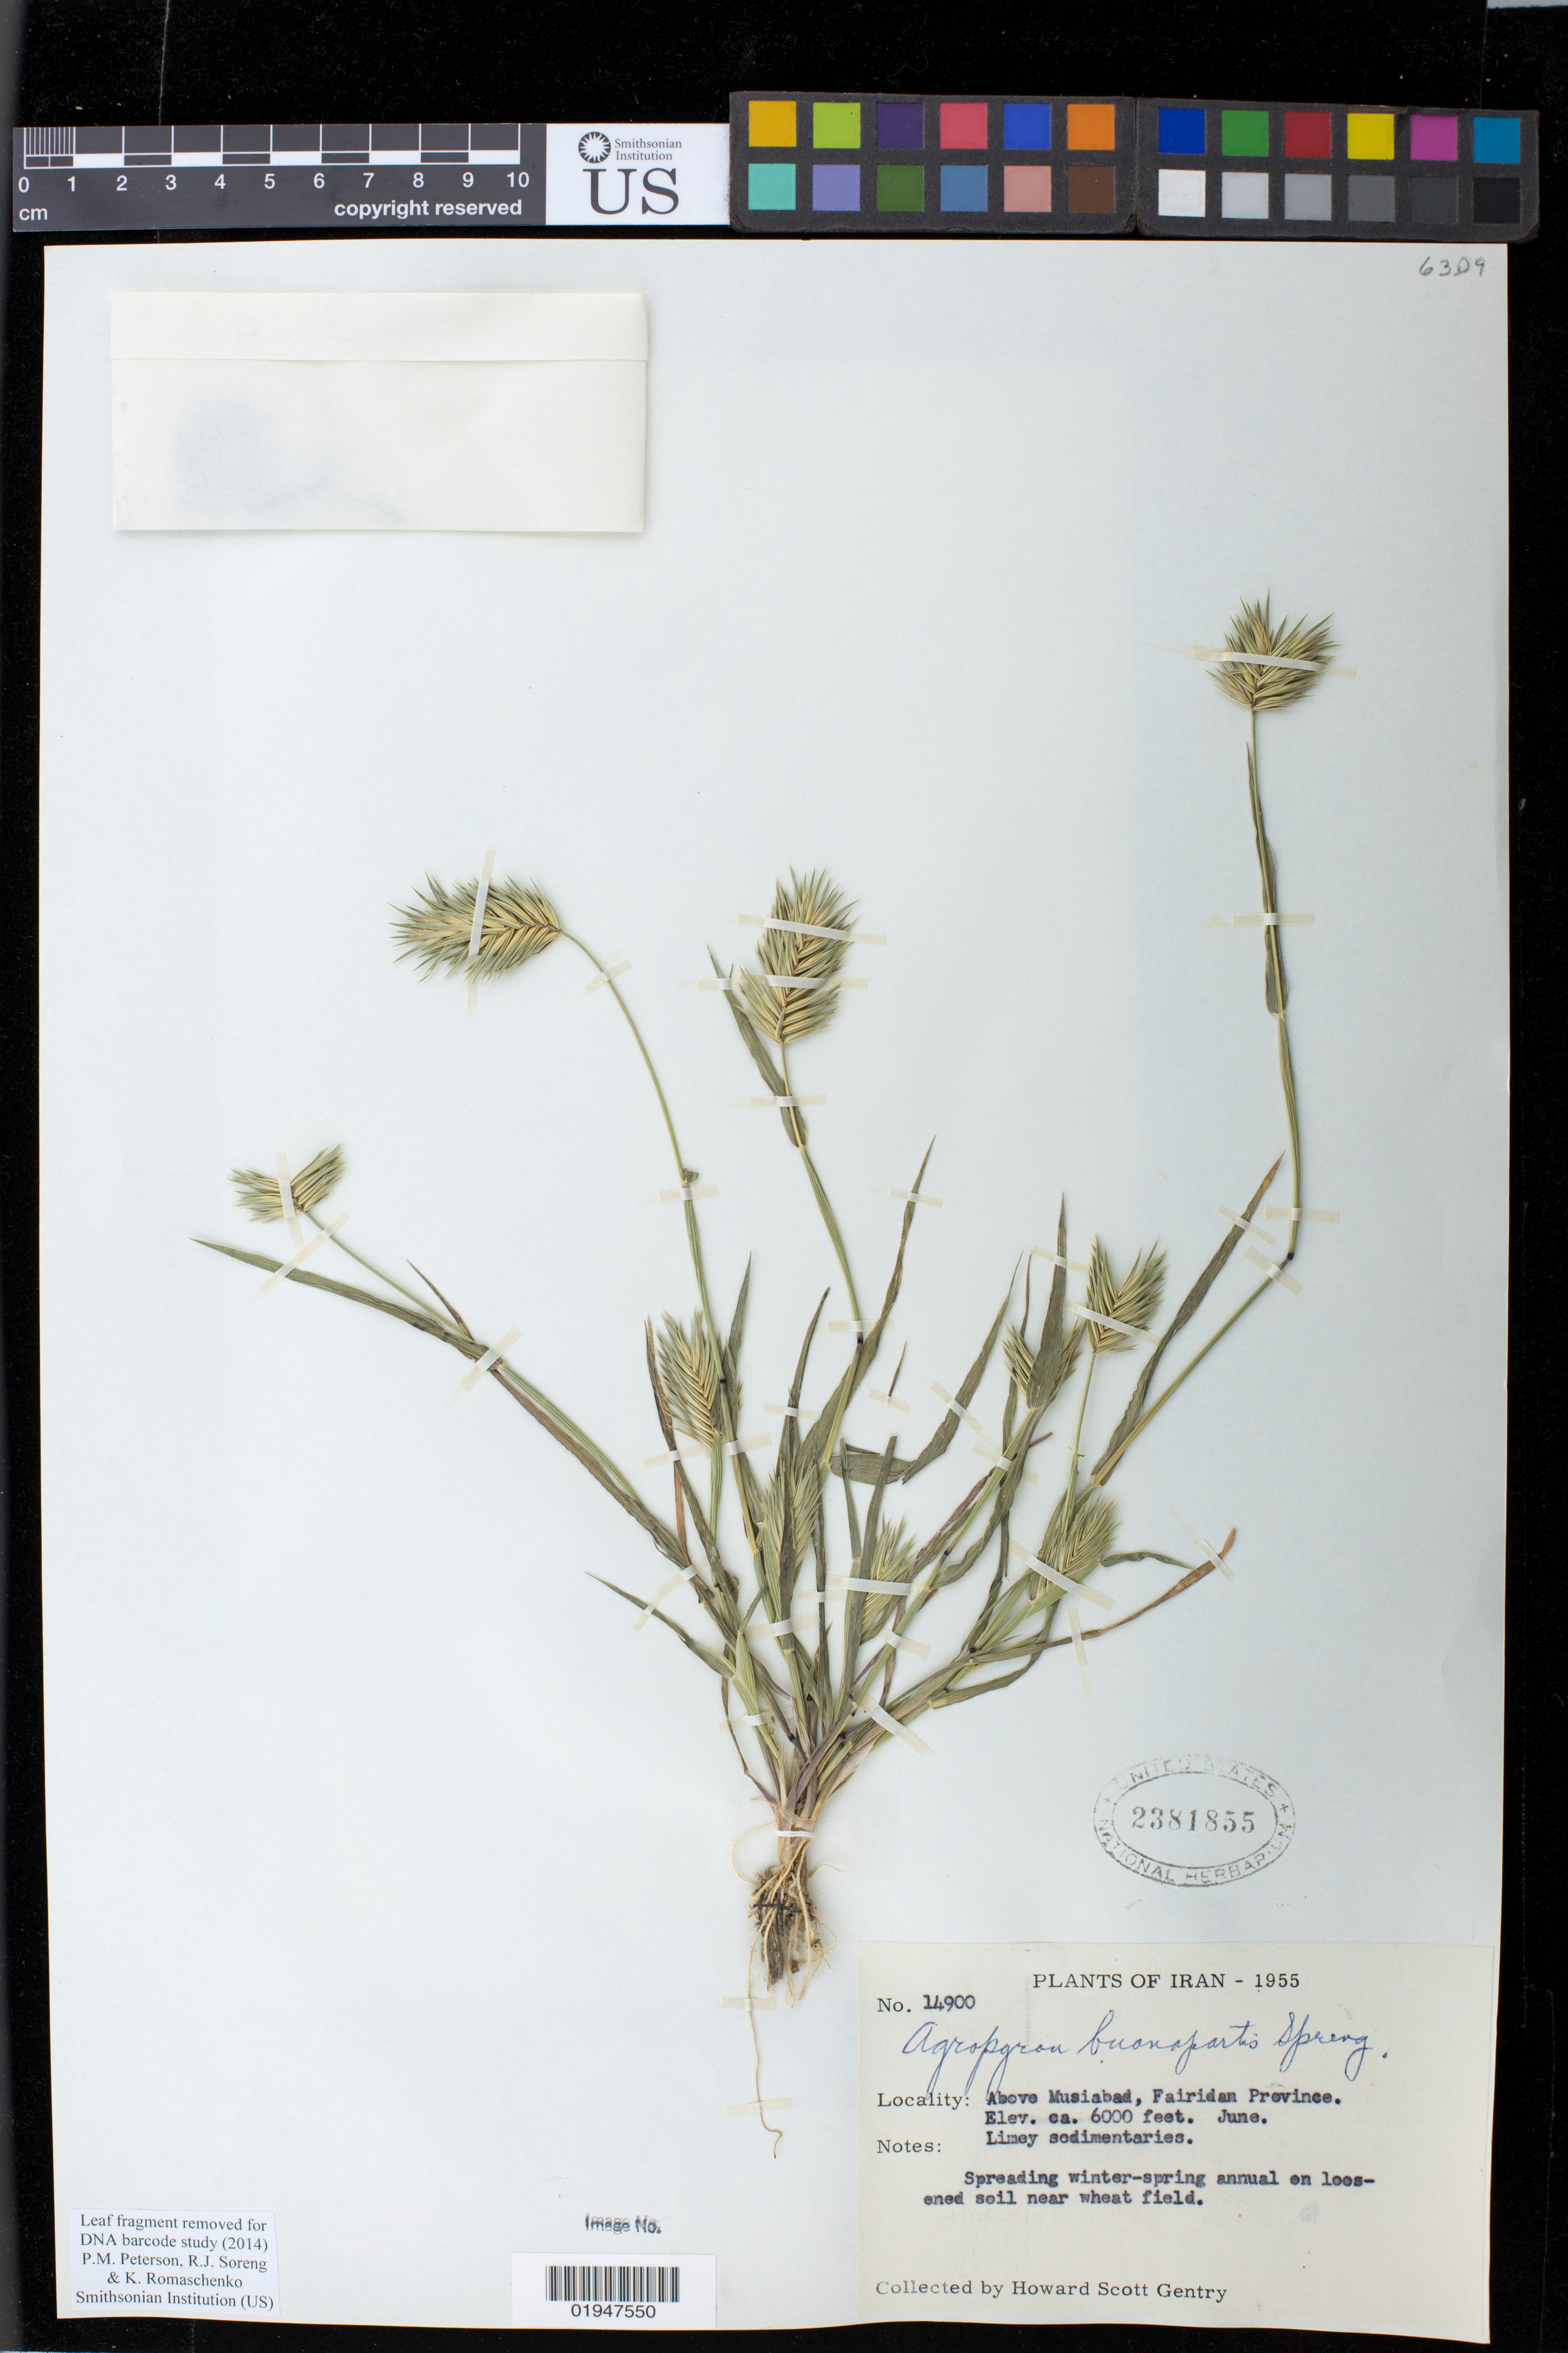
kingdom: Plantae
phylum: Tracheophyta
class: Liliopsida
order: Poales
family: Poaceae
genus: Agropyron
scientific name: Agropyron buonapartis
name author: (Spreng.) Durand & Schinz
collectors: H. S. Gentry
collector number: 14900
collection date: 1955-06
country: Iran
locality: Above Musiabad, Fairidan Province.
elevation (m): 1829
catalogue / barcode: US 2381855